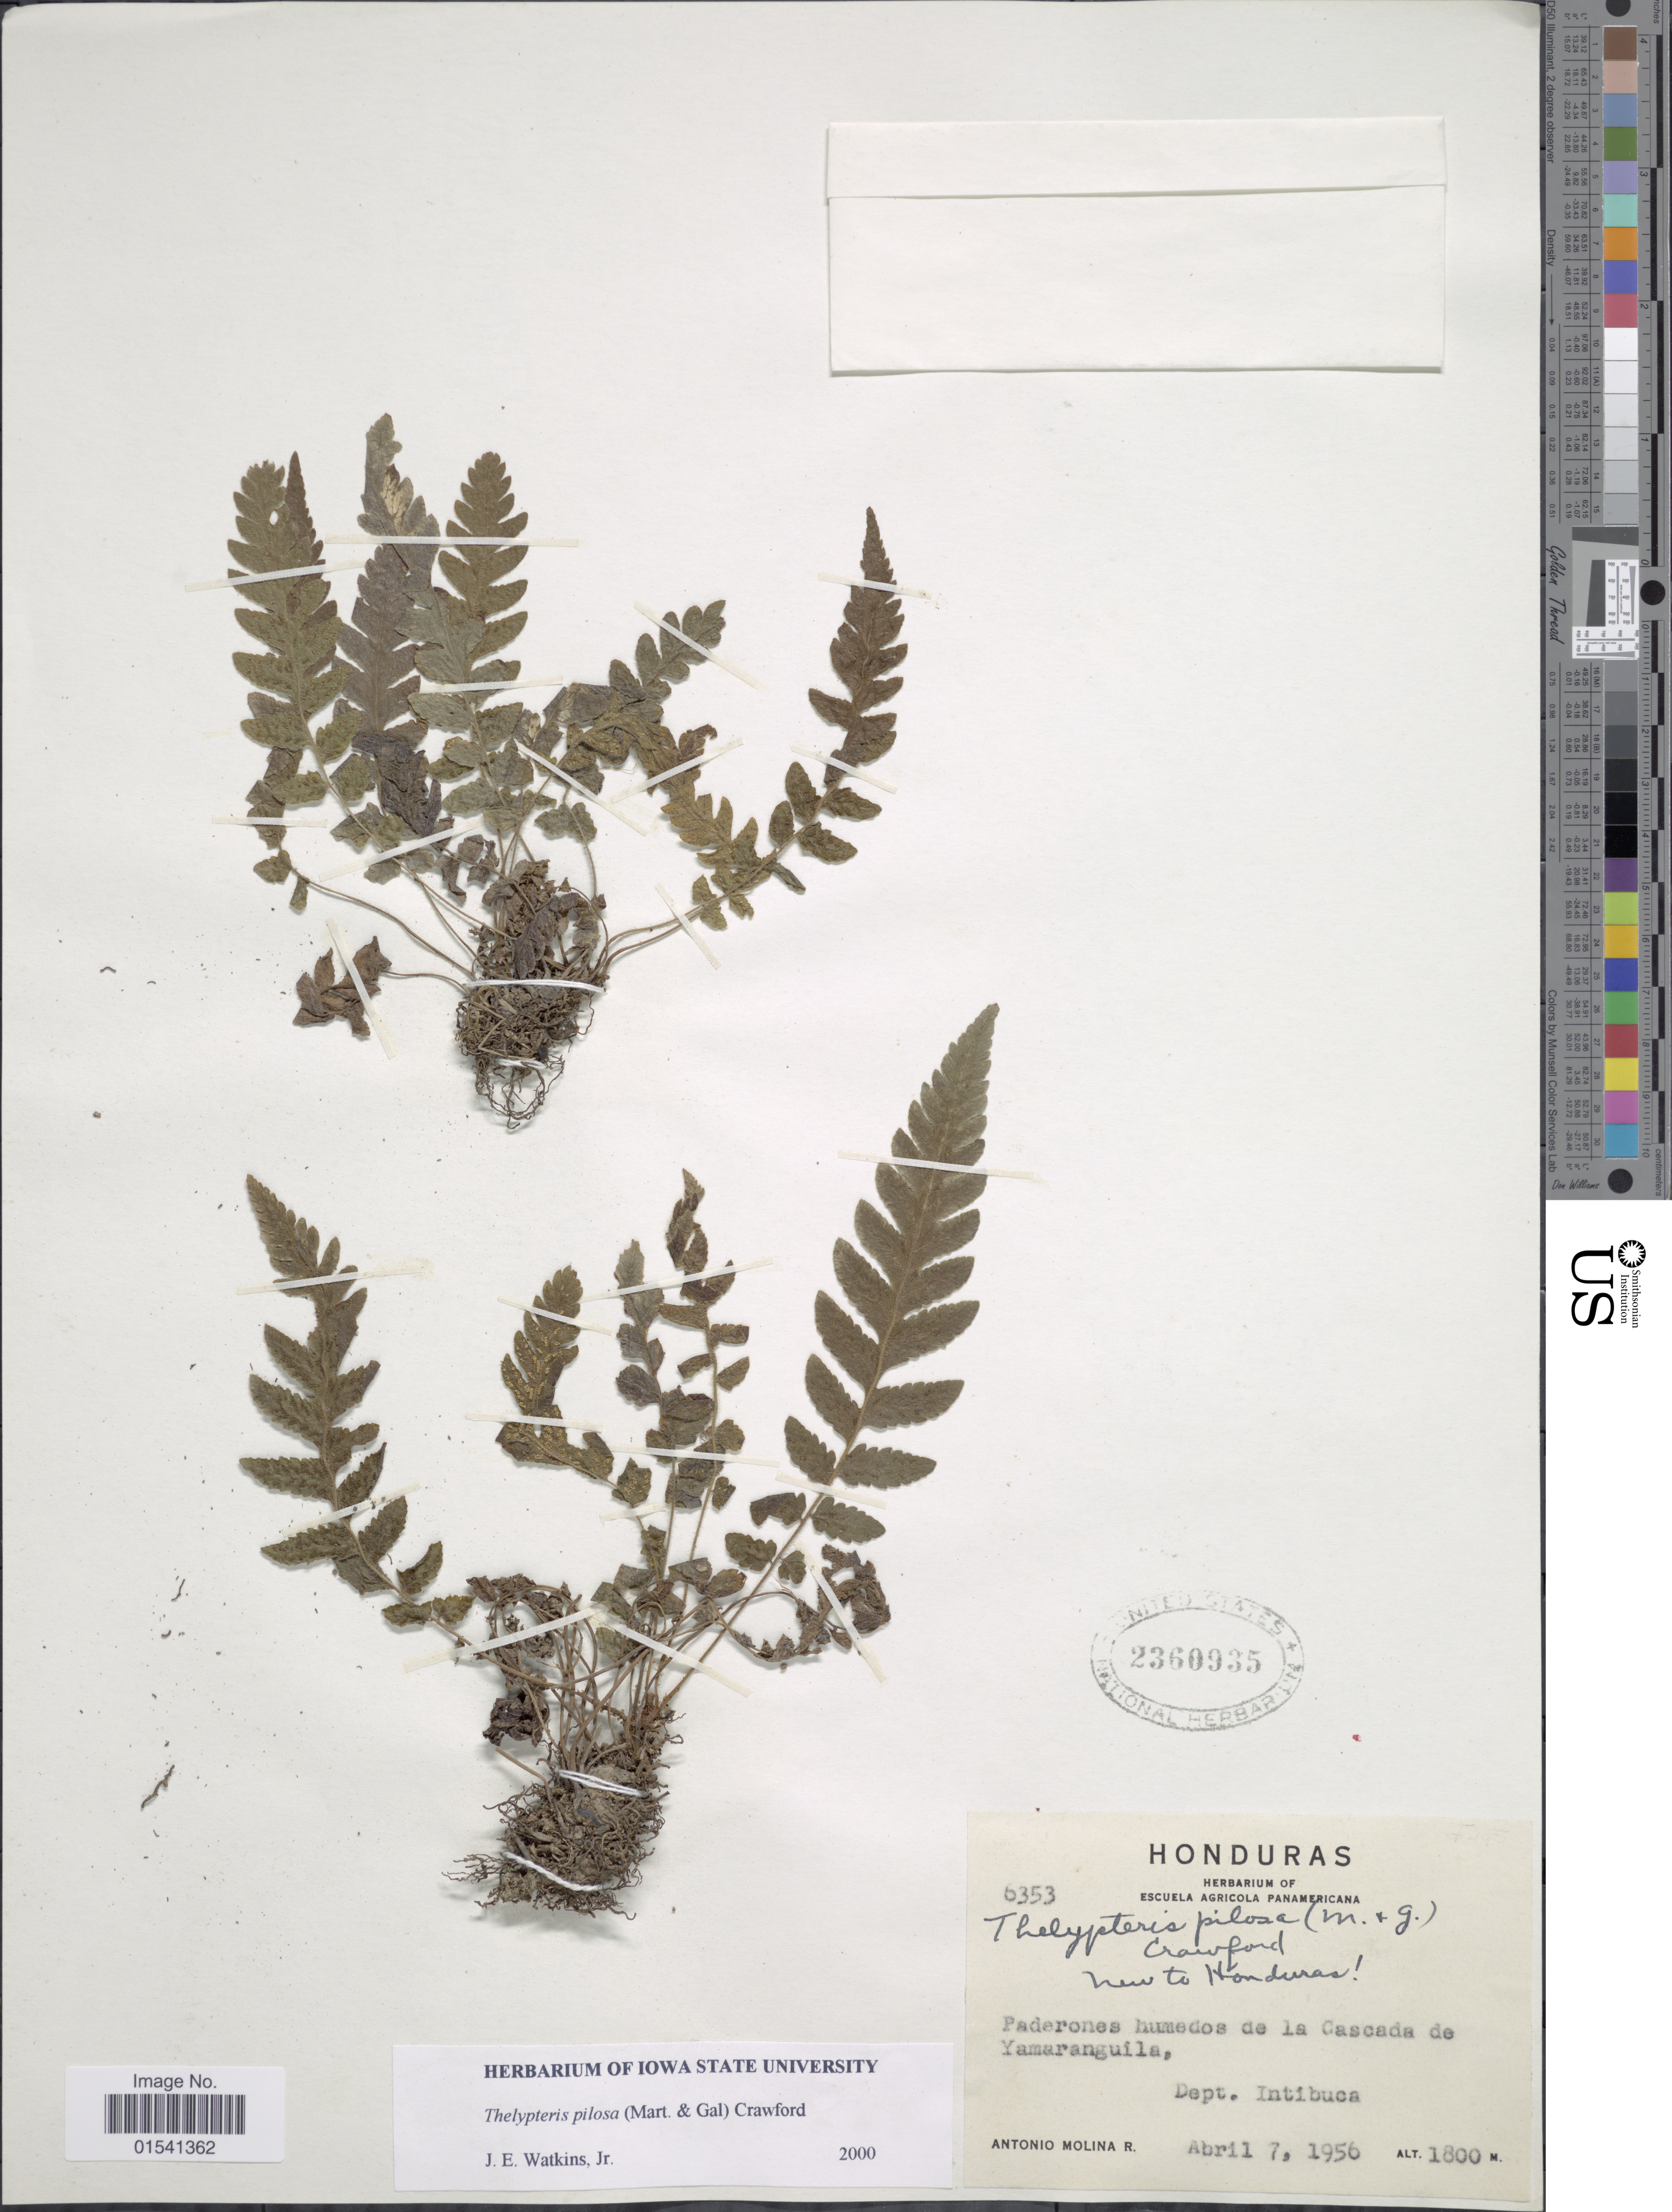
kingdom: Plantae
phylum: Tracheophyta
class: Polypodiopsida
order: Polypodiales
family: Thelypteridaceae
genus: Stegnogramma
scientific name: Stegnogramma pilosa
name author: (M. Martens & Galeotti) K. Iwats.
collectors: A. Molina R.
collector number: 6353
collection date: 1956-04-07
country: Honduras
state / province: Intibuca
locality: Paderones humedos de la Cascada de Yamaranguila, Dept. Intibuca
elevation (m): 1800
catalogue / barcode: US 2360935